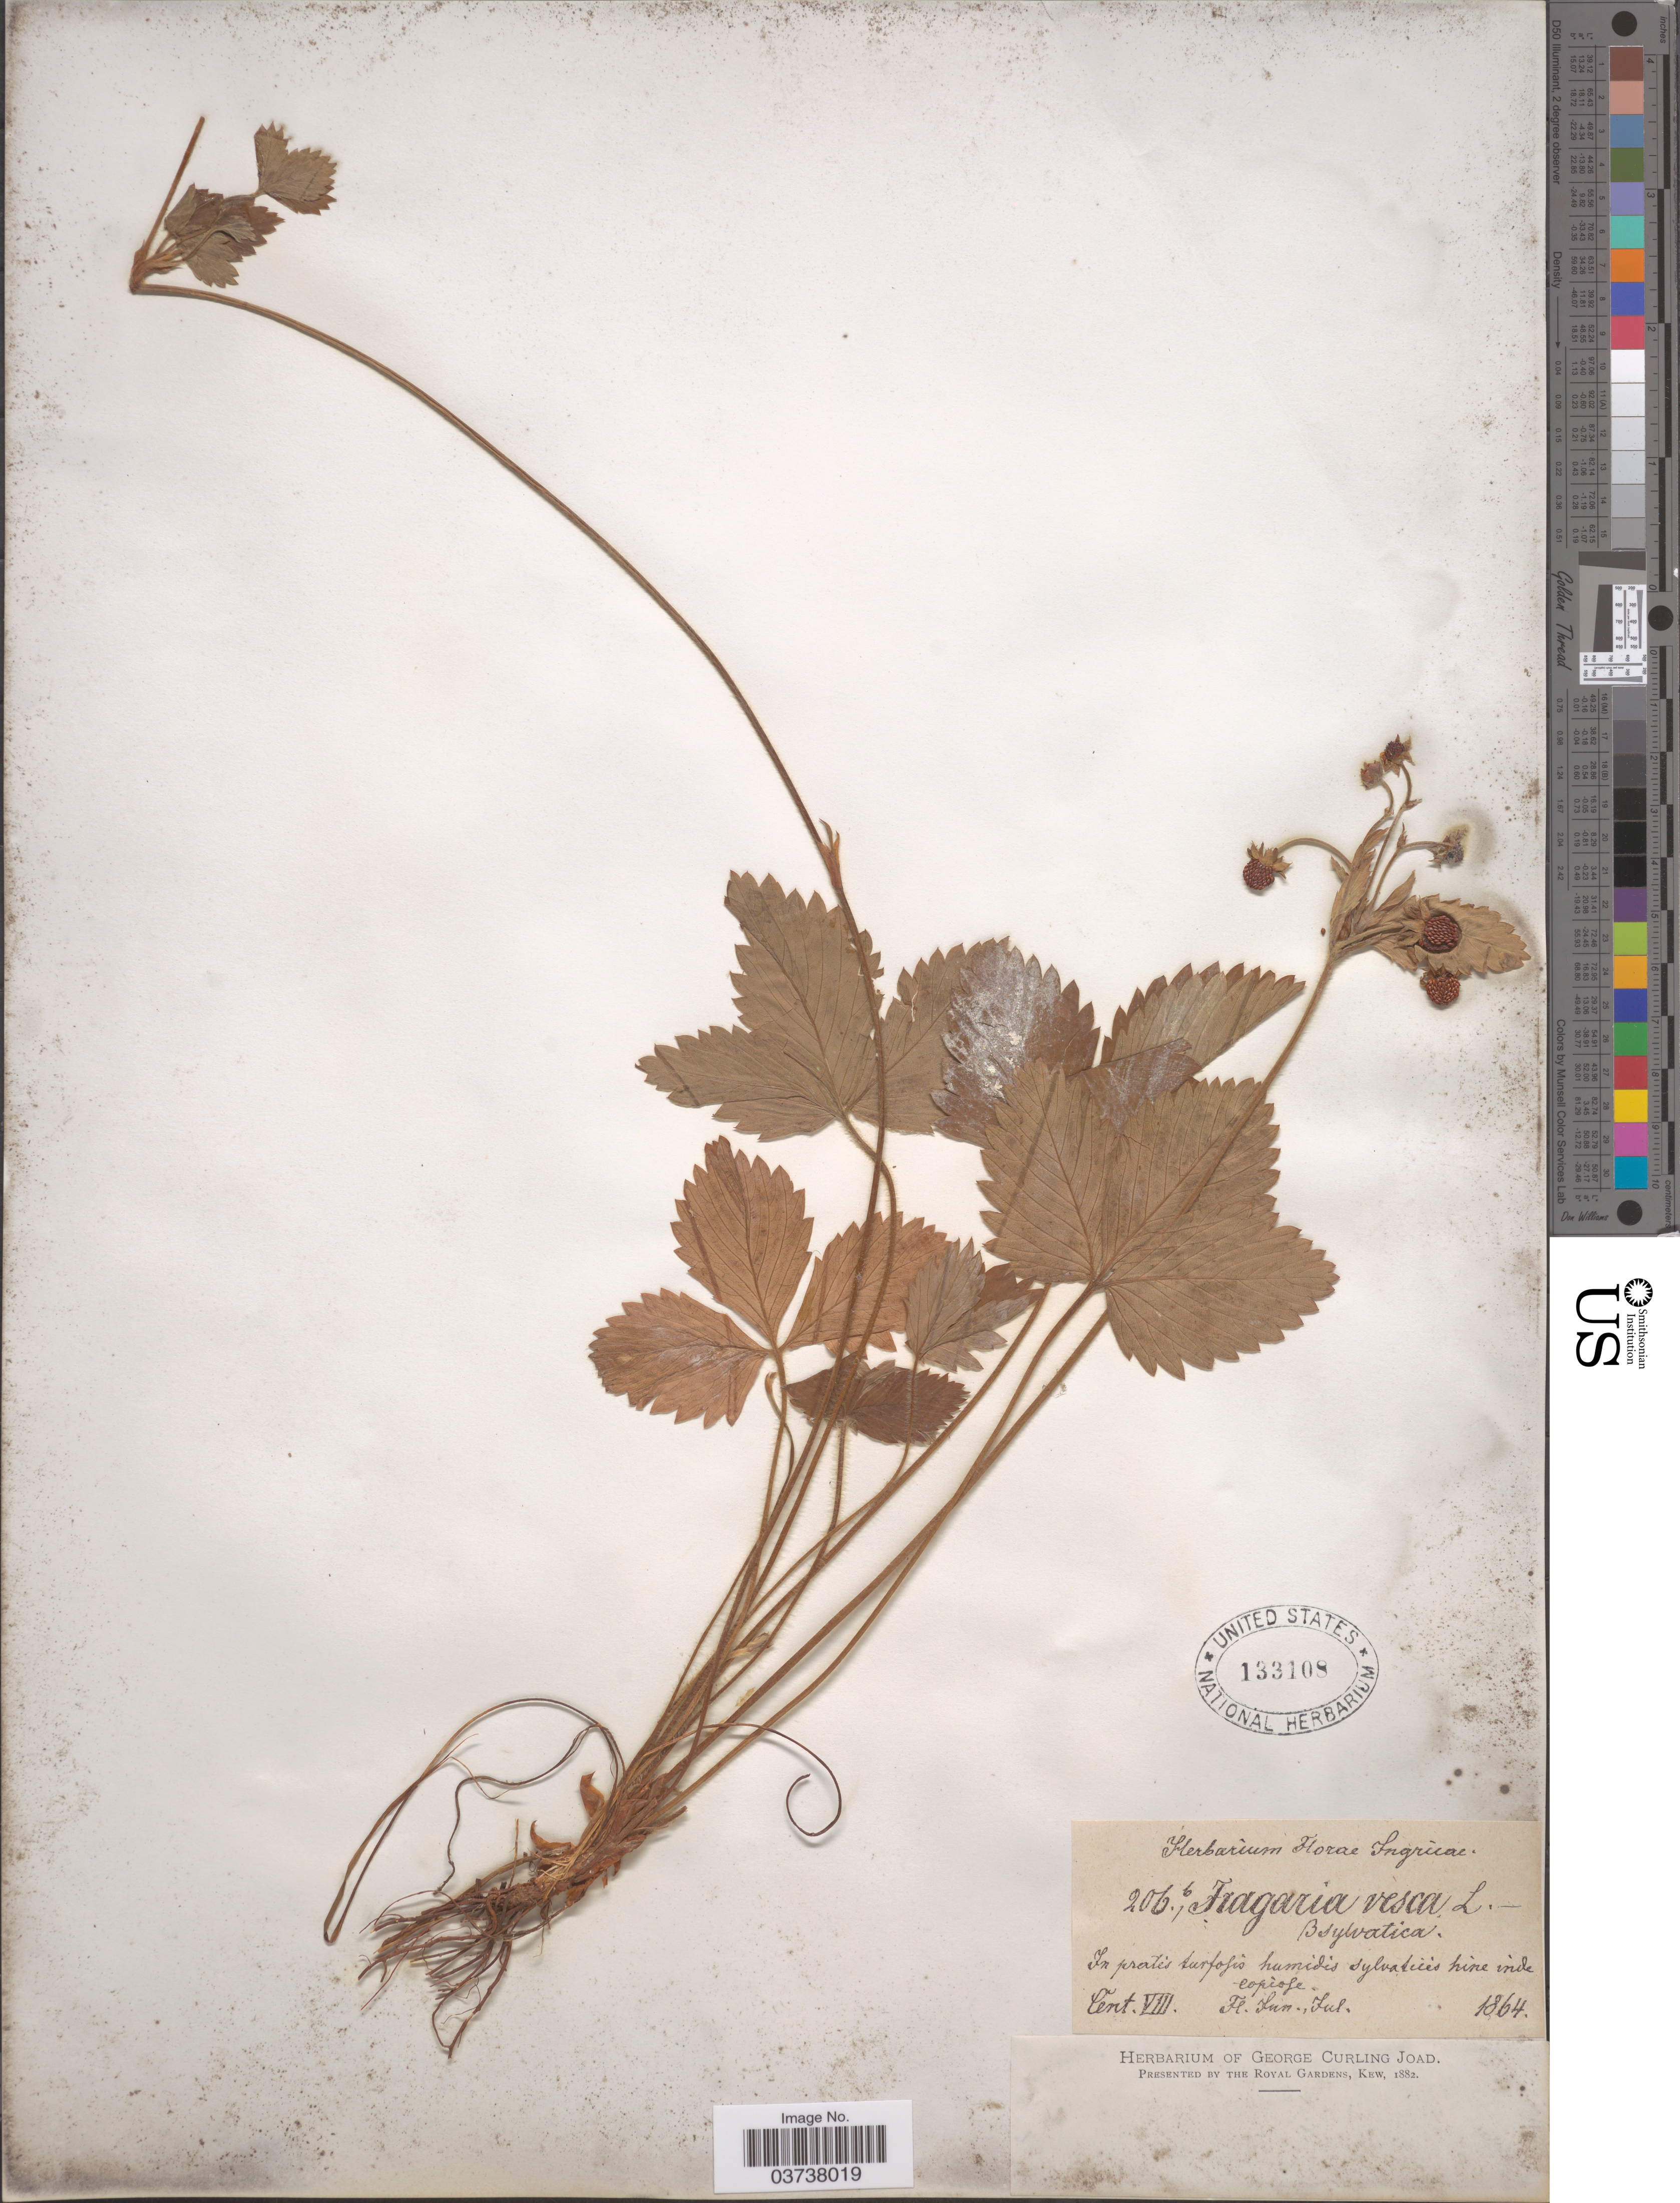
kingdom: Plantae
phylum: Tracheophyta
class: Magnoliopsida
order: Rosales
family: Rosaceae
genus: Fragaria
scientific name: Fragaria vesca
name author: L.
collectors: ex herb. Florae Ingricae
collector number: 206b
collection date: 1864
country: Russian Federation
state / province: Leningrad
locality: In pratis surfofis humidis sylvatices hine inde copiose. Florae Ingricae.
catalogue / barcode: US 133108